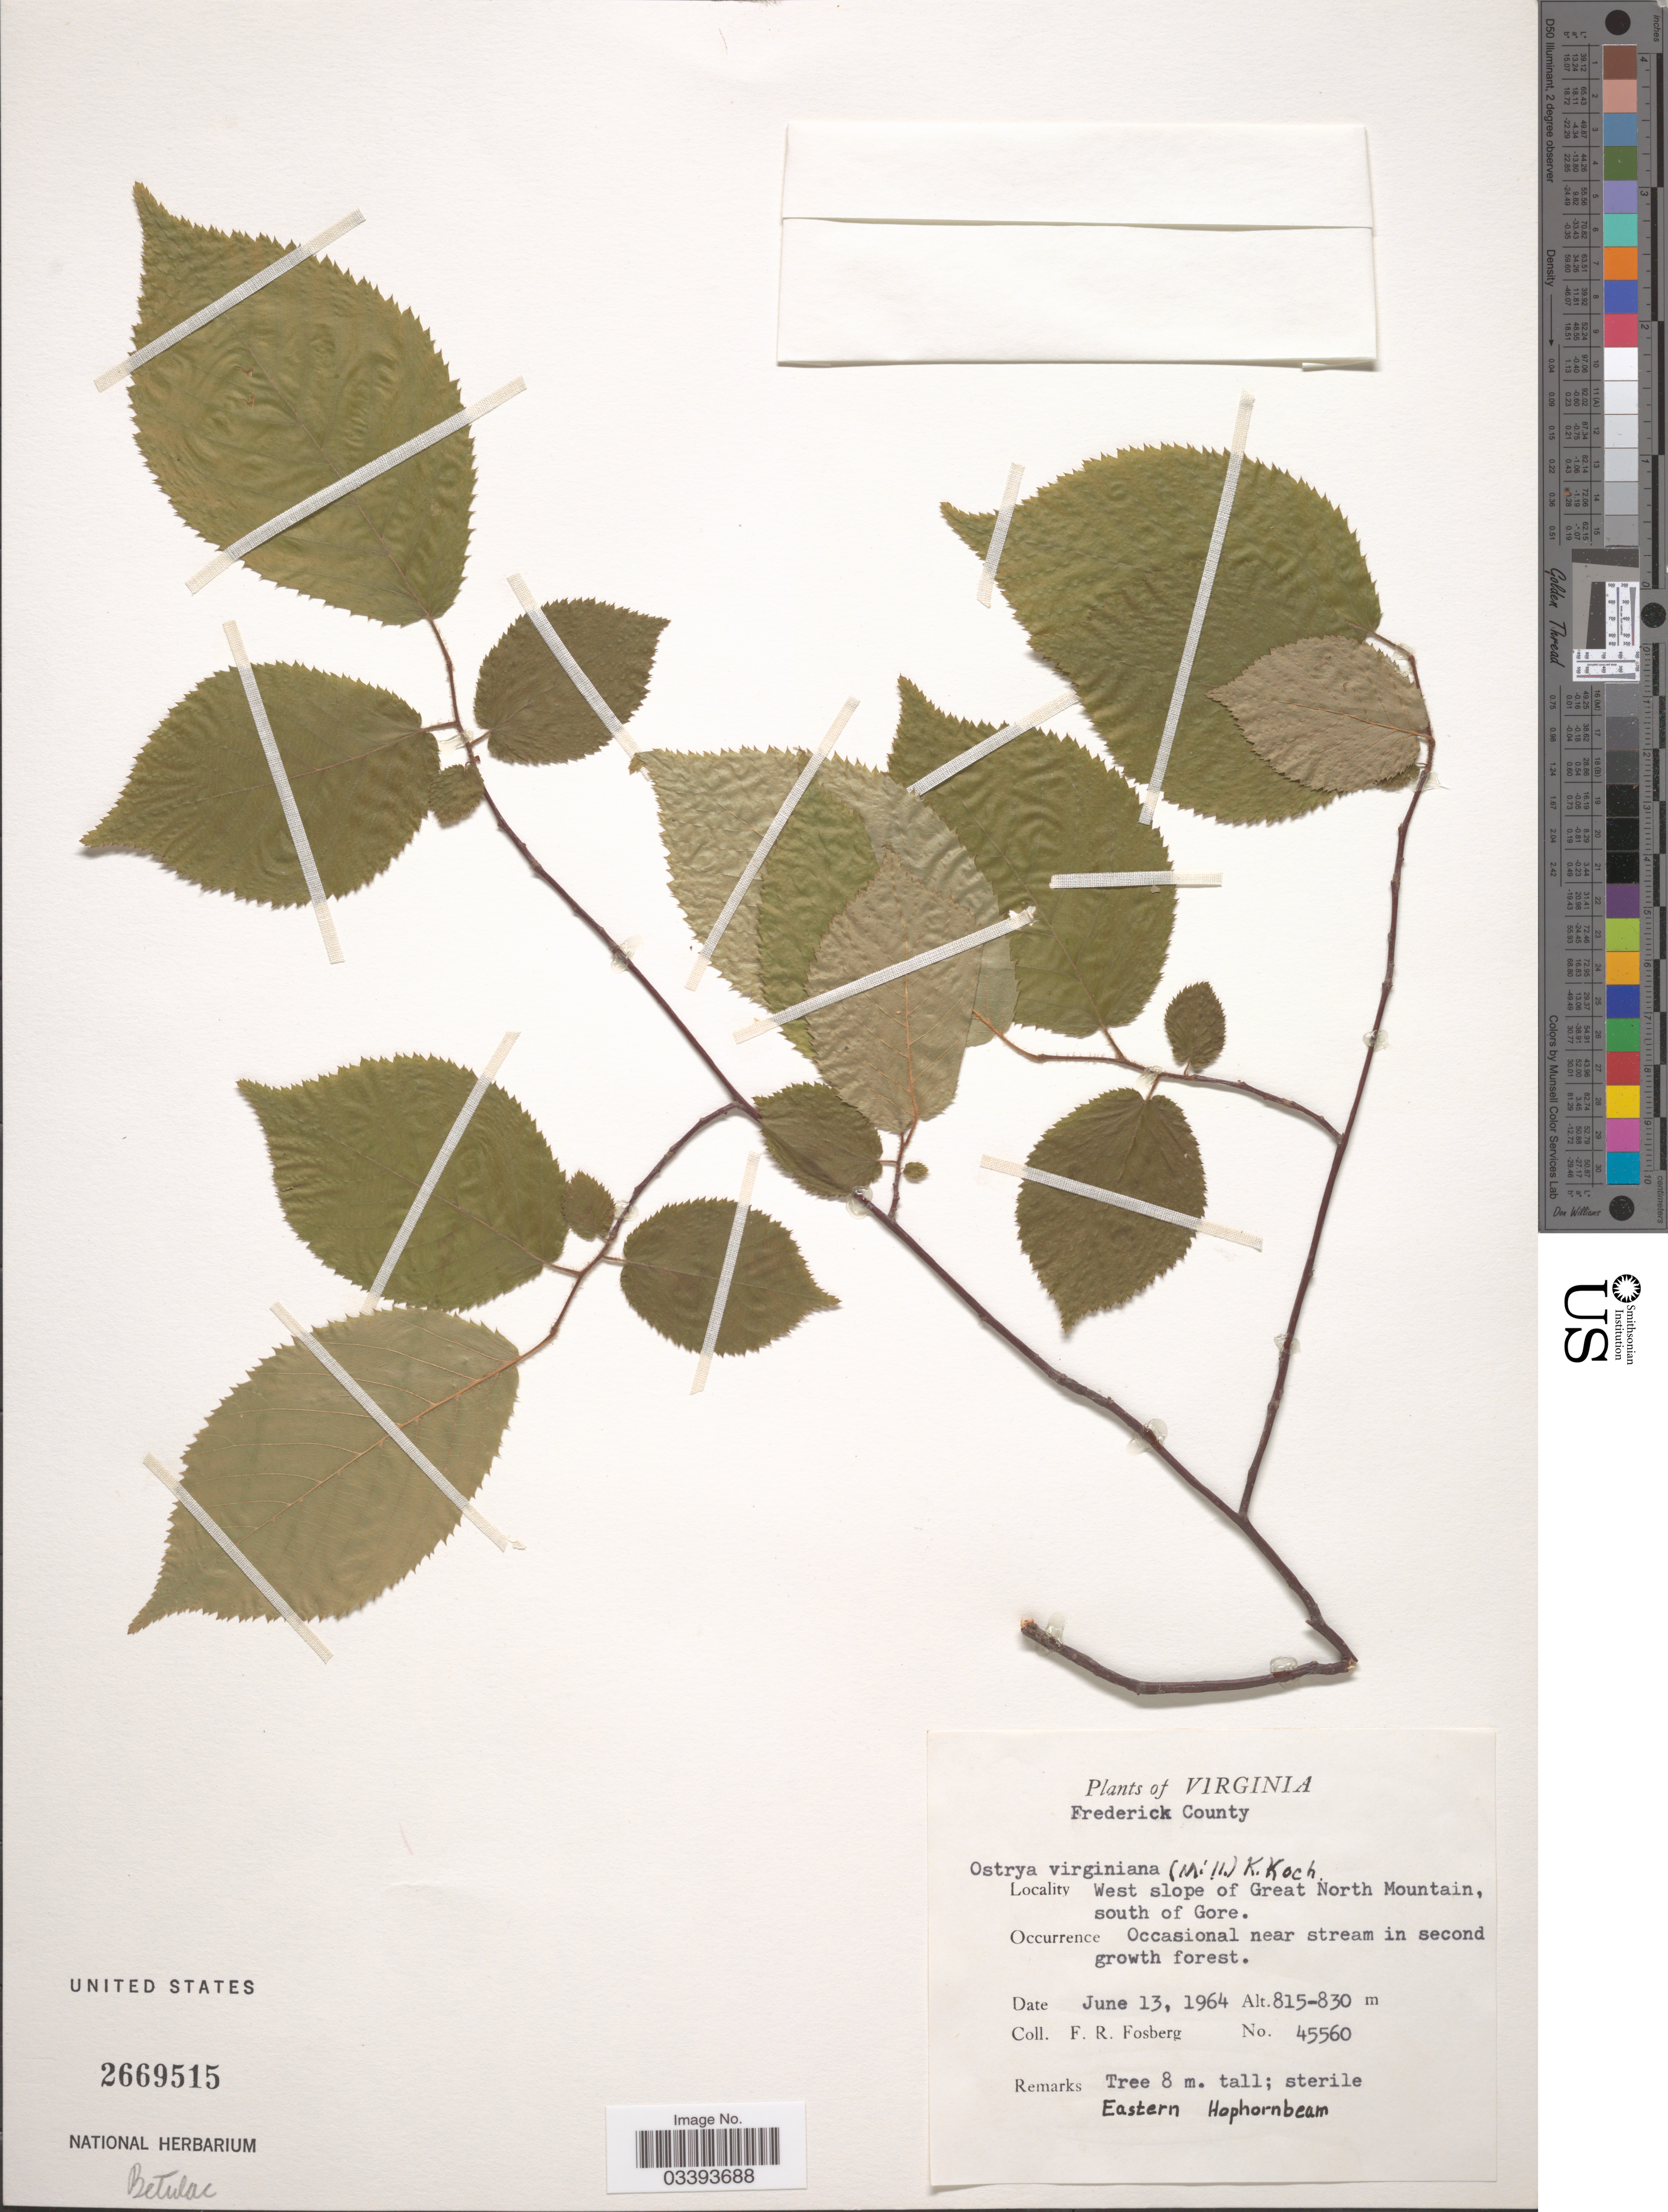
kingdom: Plantae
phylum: Tracheophyta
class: Magnoliopsida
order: Fagales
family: Betulaceae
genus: Ostrya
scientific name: Ostrya virginiana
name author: (Mill.) K. Koch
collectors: F. R. Fosberg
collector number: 45560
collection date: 1964-06-13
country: United States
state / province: Virginia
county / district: Frederick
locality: Frederick County. West slope of Great North Mountain, south of Gore.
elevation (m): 815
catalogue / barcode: US 2669515